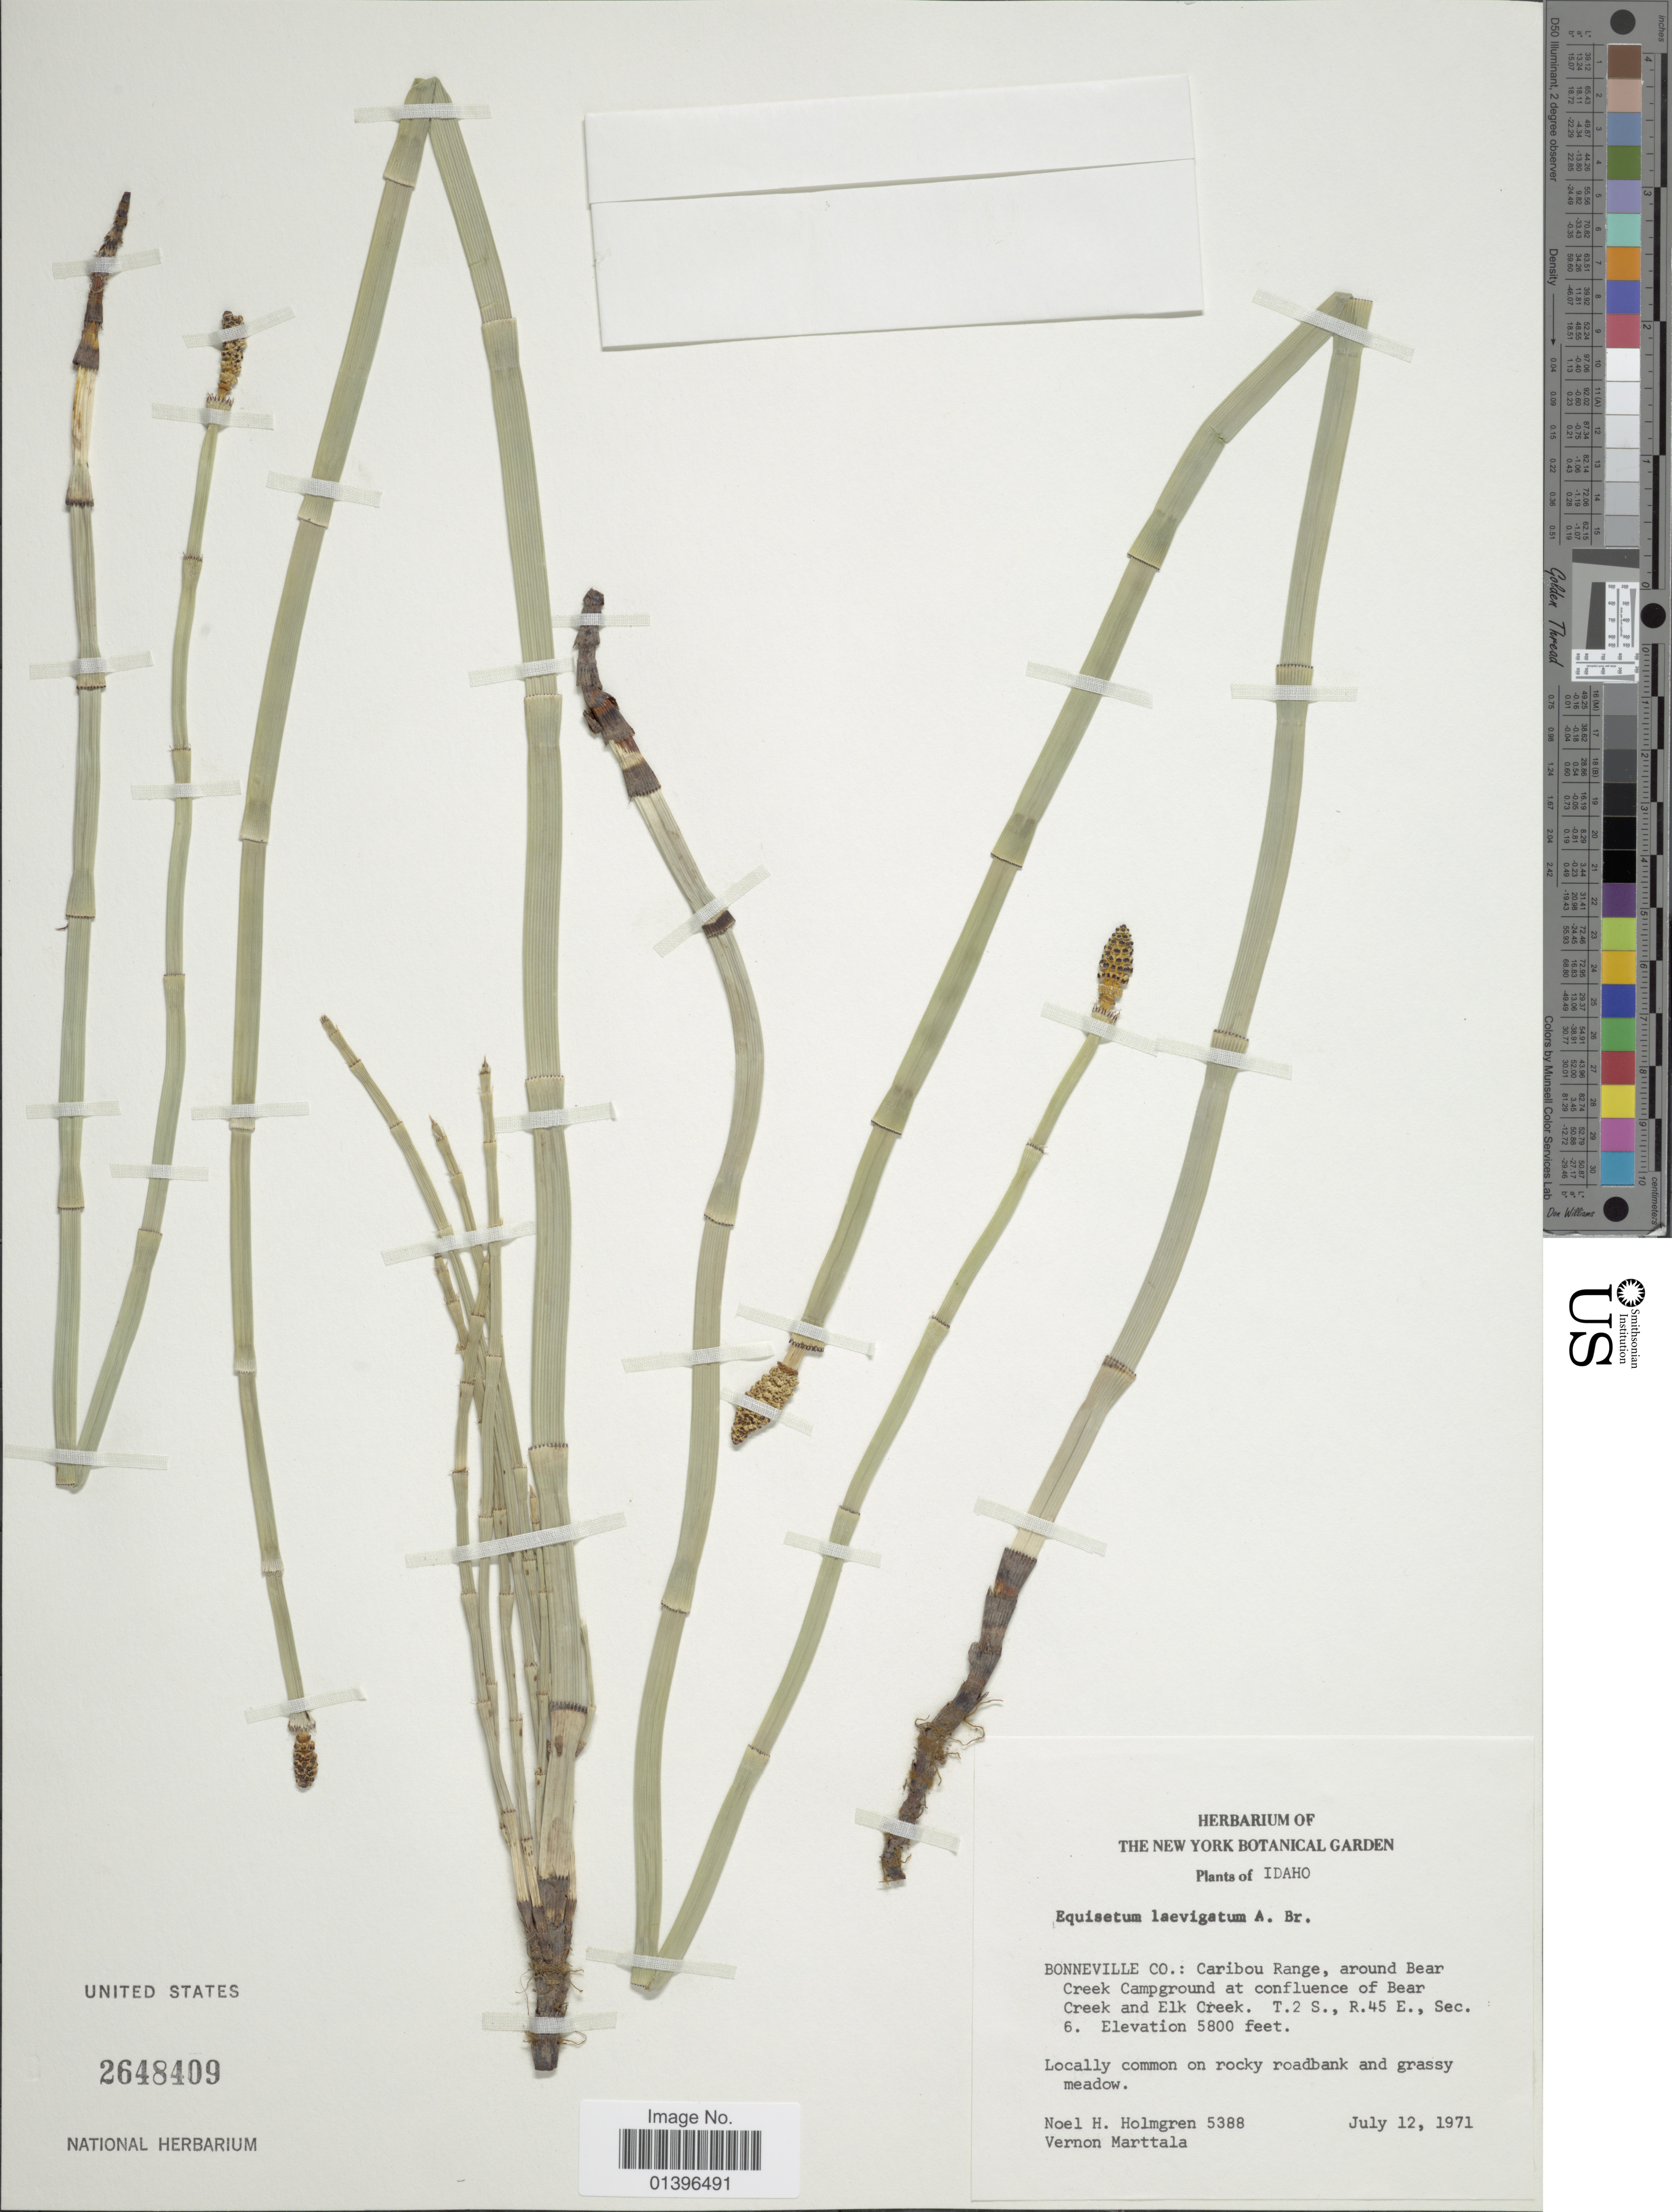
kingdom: Plantae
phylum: Tracheophyta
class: Polypodiopsida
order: Equisetales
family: Equisetaceae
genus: Equisetum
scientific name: Equisetum laevigatum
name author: A. Braun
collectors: N. H. Holmgren & V. Marttala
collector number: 5388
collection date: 1971-07-12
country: United States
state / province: Idaho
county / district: Bonneville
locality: Caribou Range, around Bear Creek Campground at confluence of Bear Creek and Elk Creek. T.2 S., R.45 E., Sec. 6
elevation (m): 1768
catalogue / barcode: US 2648409